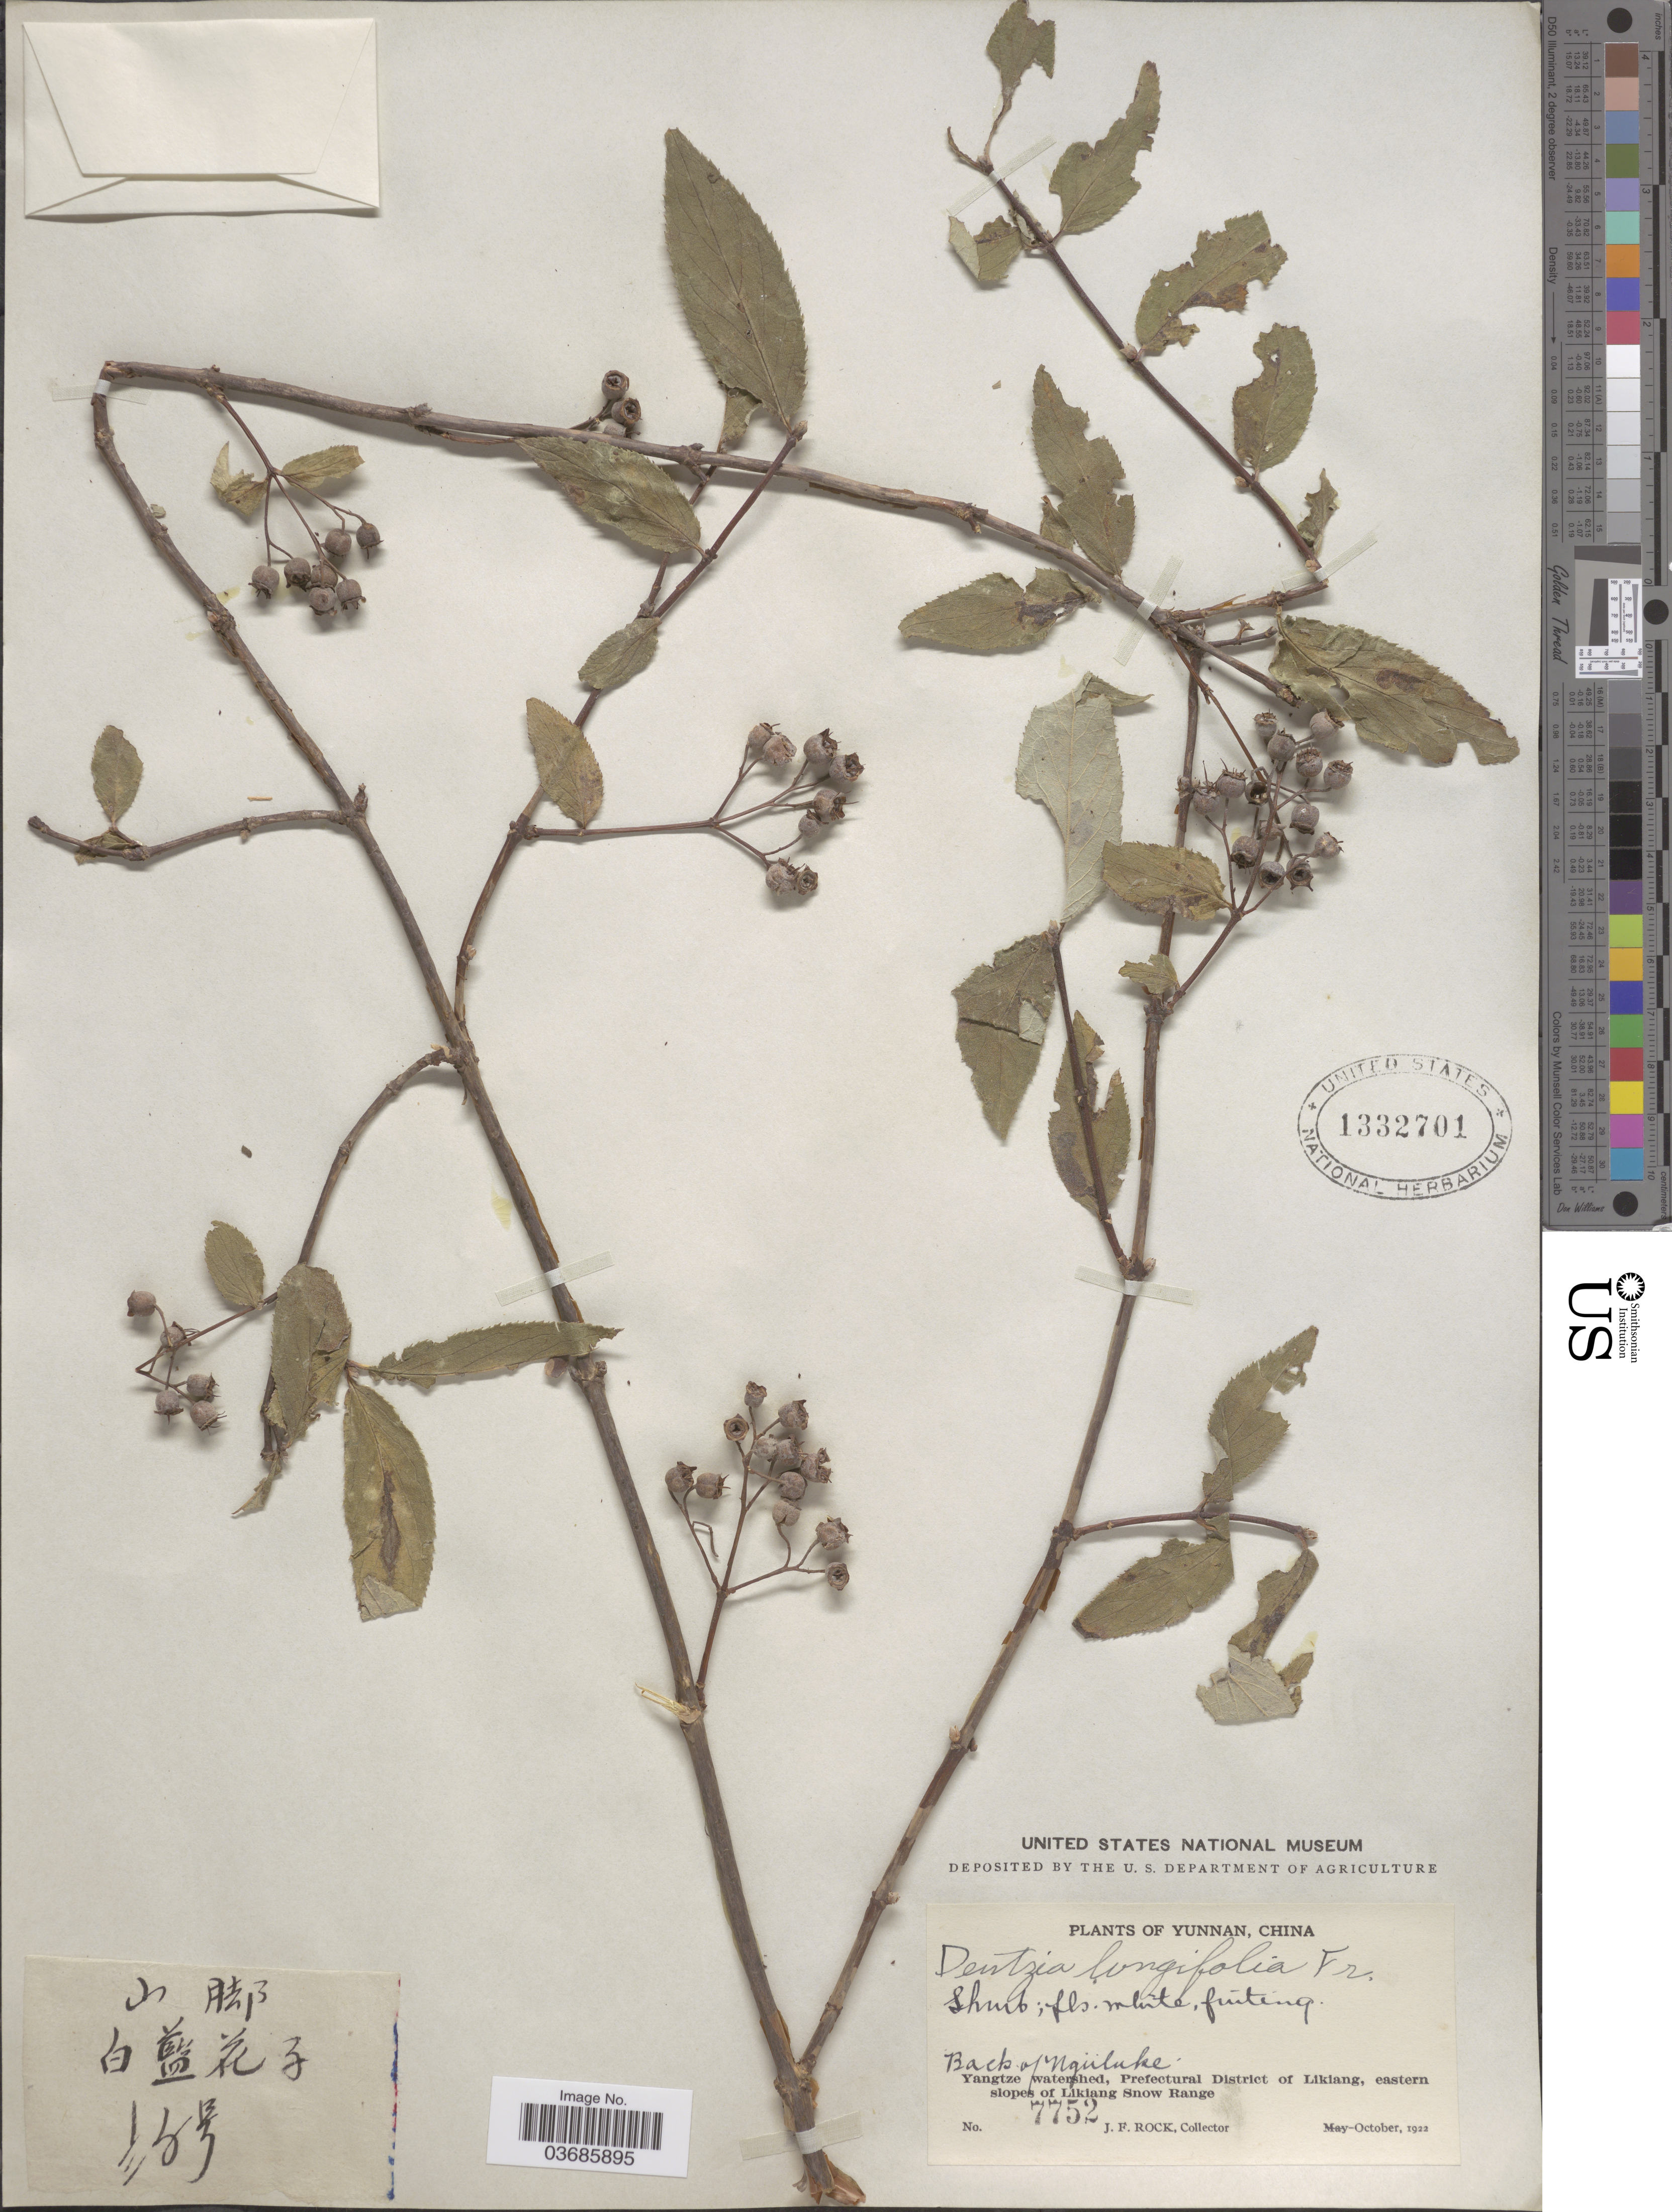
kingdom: Plantae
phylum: Tracheophyta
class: Magnoliopsida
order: Cornales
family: Hydrangeaceae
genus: Deutzia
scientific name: Deutzia longifolia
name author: Franch.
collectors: J. Rock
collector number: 7752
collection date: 1922-10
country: China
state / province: Yunnan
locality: Back of Nguluke. Yangtze watershed, Prefectural District of Likiang, eastern slopes of Likiang Snow Range.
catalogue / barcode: US 1332701